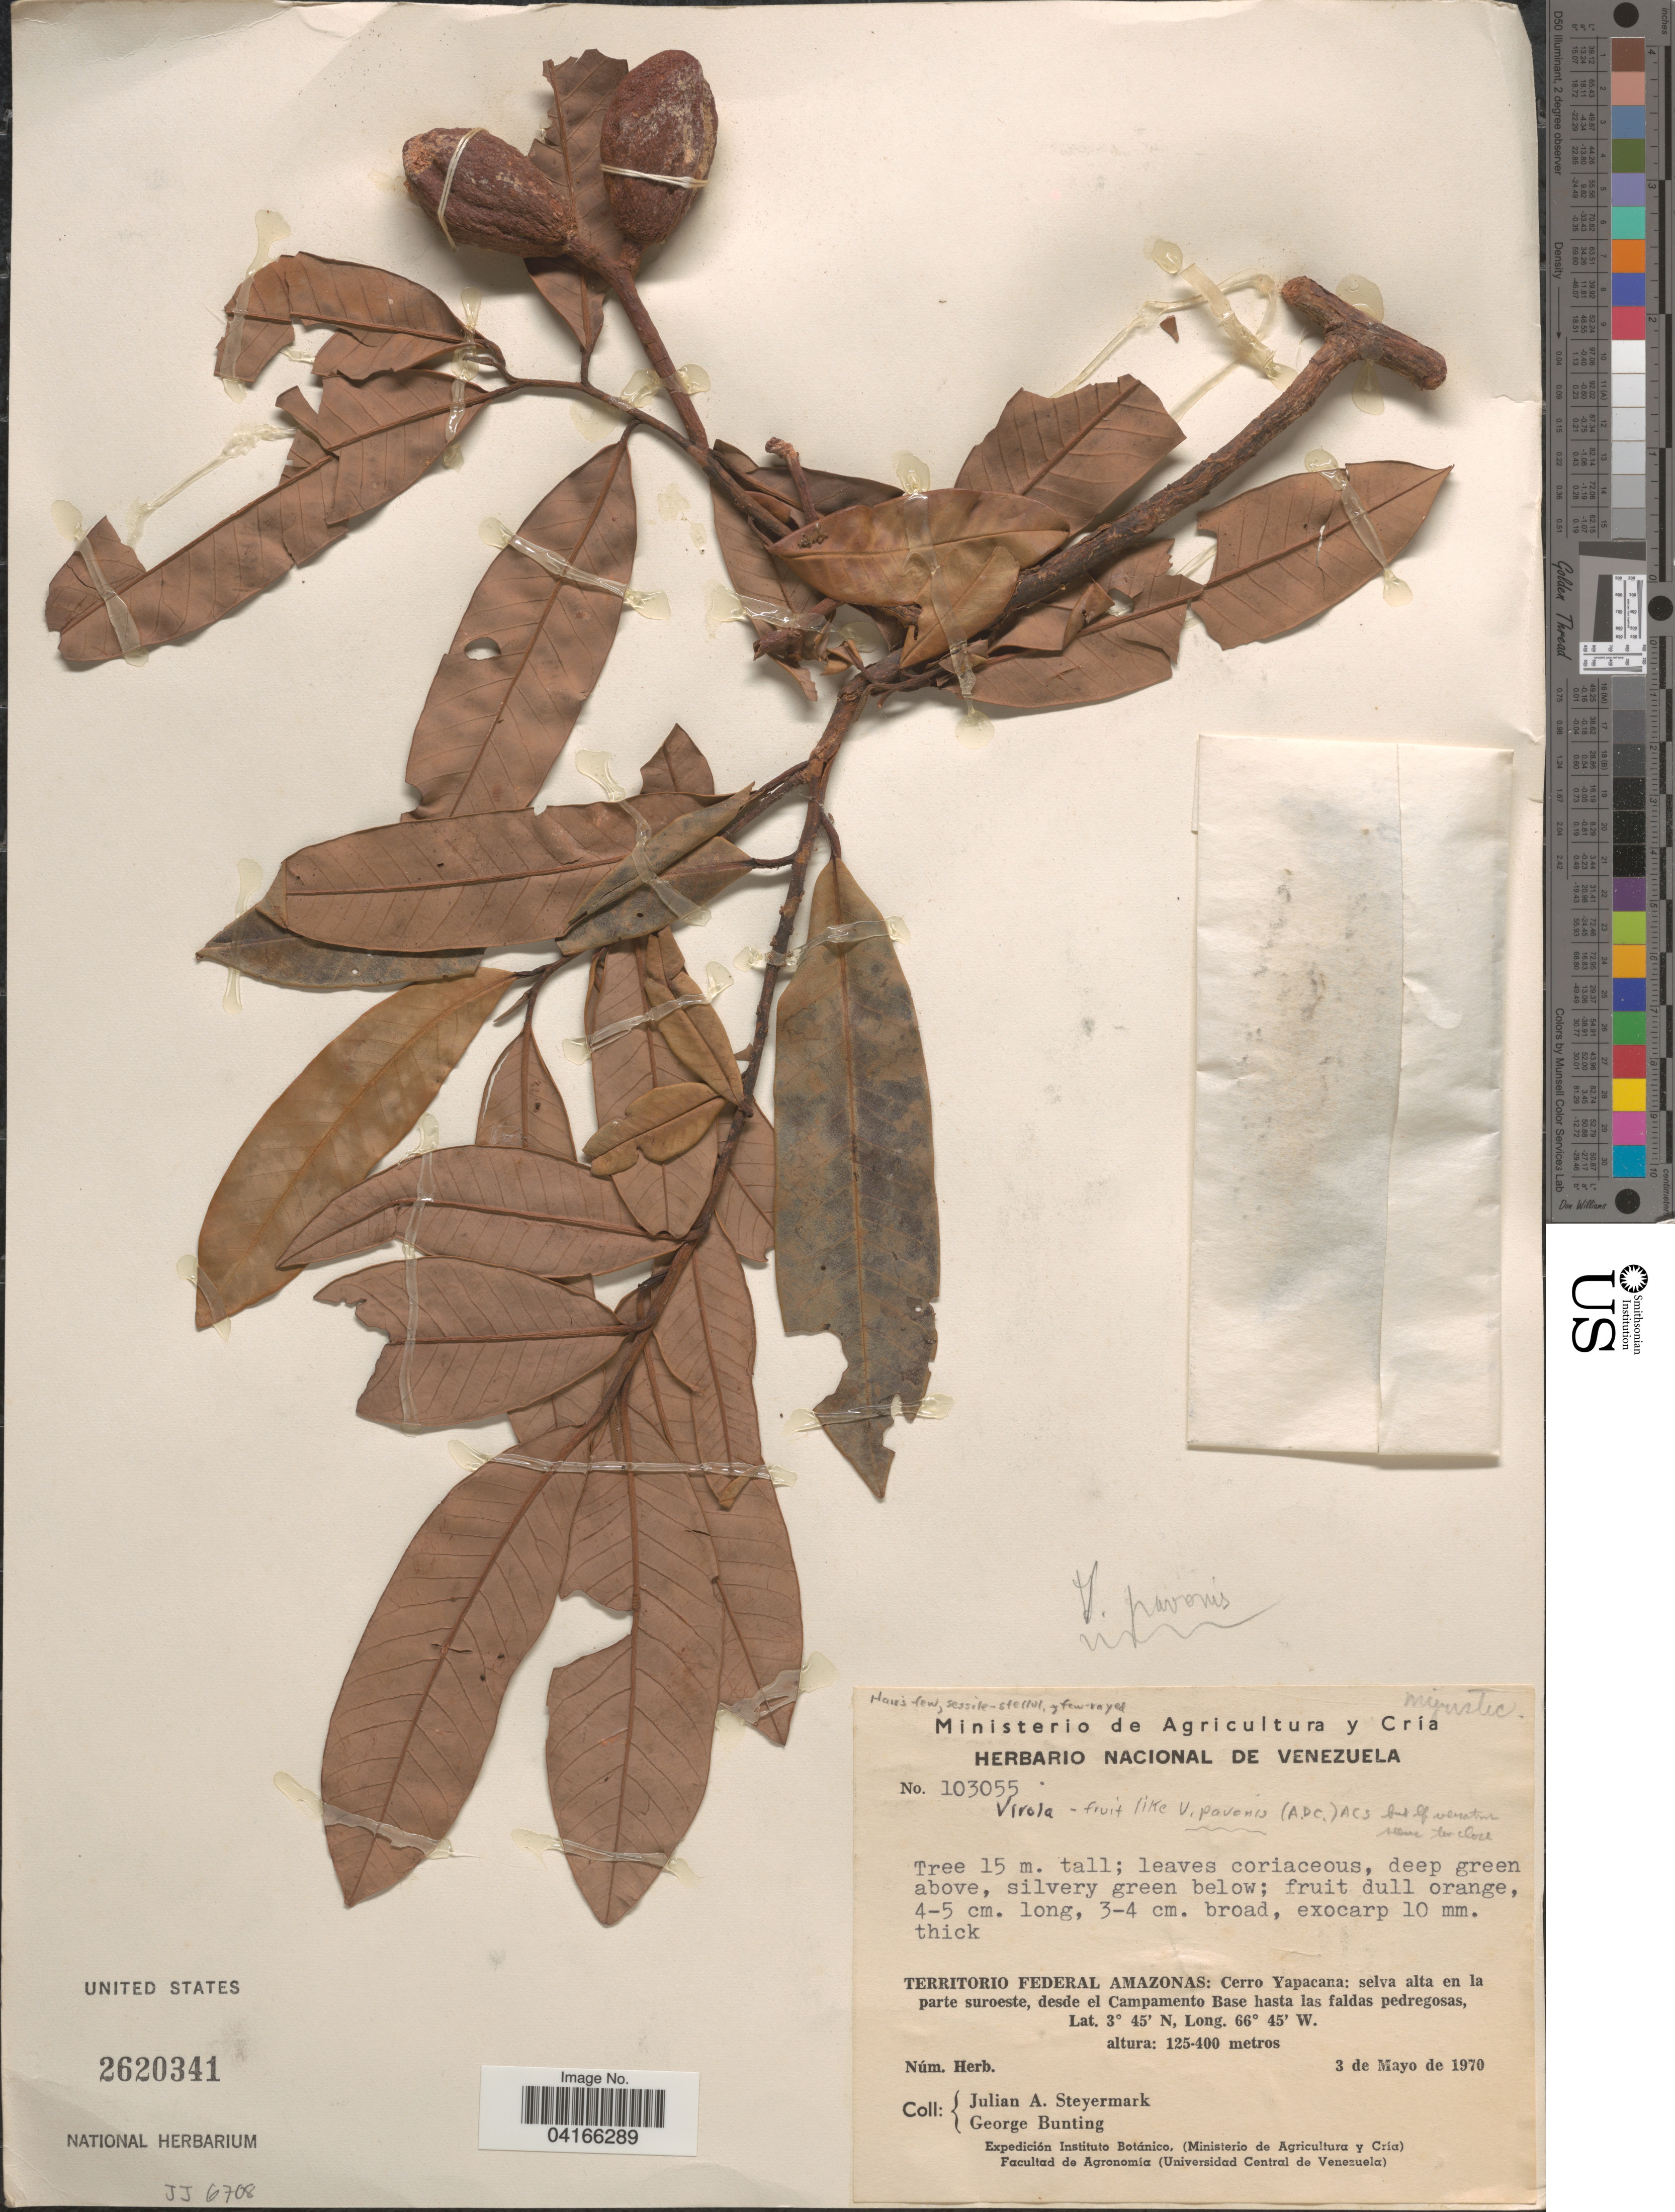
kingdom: Plantae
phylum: Tracheophyta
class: Magnoliopsida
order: Magnoliales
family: Myristicaceae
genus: Virola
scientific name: Virola pavonis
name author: (A. DC.) A.C. Sm.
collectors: J. Steyermark & G. S. Bunting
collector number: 103055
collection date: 1970-05-03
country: Venezuela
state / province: Amazonas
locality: Territorio Federal Amazonas: Cerro Yapacana: selva alta en la parte suroeste, desde el Campamento Base hasta las faldas pedregosas.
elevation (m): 125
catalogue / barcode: US 2620341